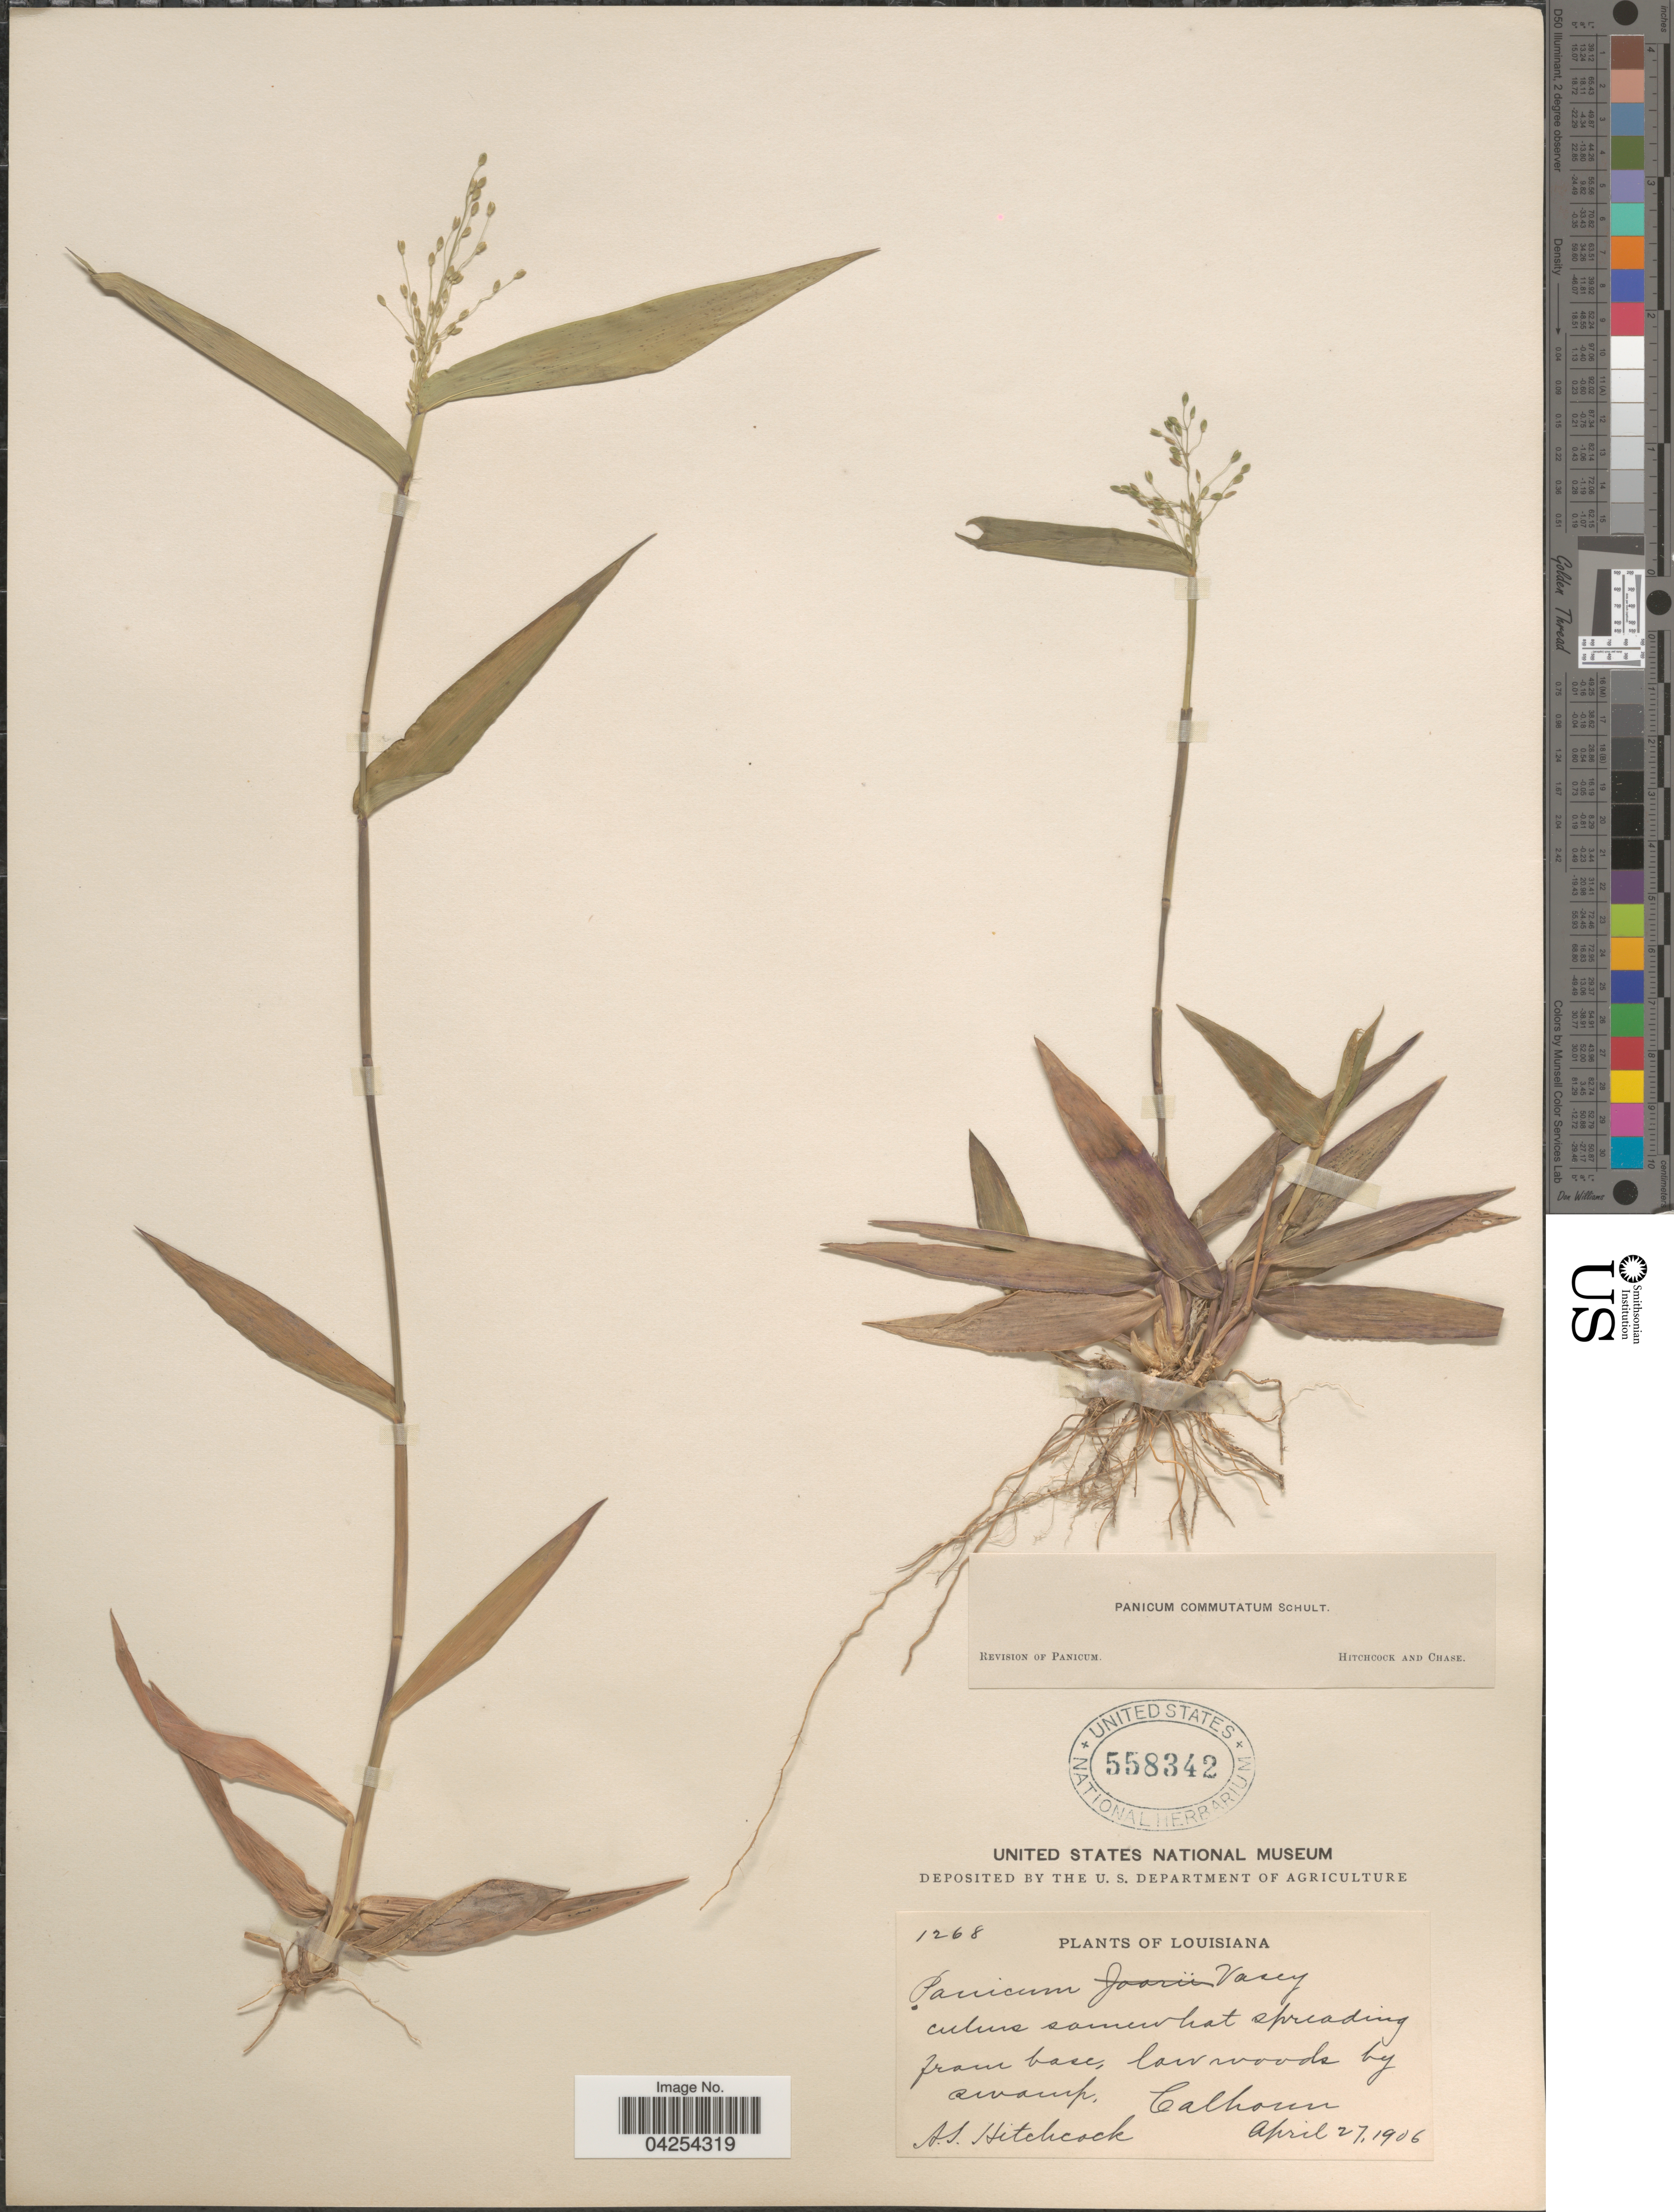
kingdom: Plantae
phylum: Tracheophyta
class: Liliopsida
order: Poales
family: Poaceae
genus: Dichanthelium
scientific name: Dichanthelium commutatum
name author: (Schult.) Gould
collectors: A. S. Hitchcock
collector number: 1268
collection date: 1906-04-27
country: United States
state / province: Louisiana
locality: Calhoun.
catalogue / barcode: US 558342